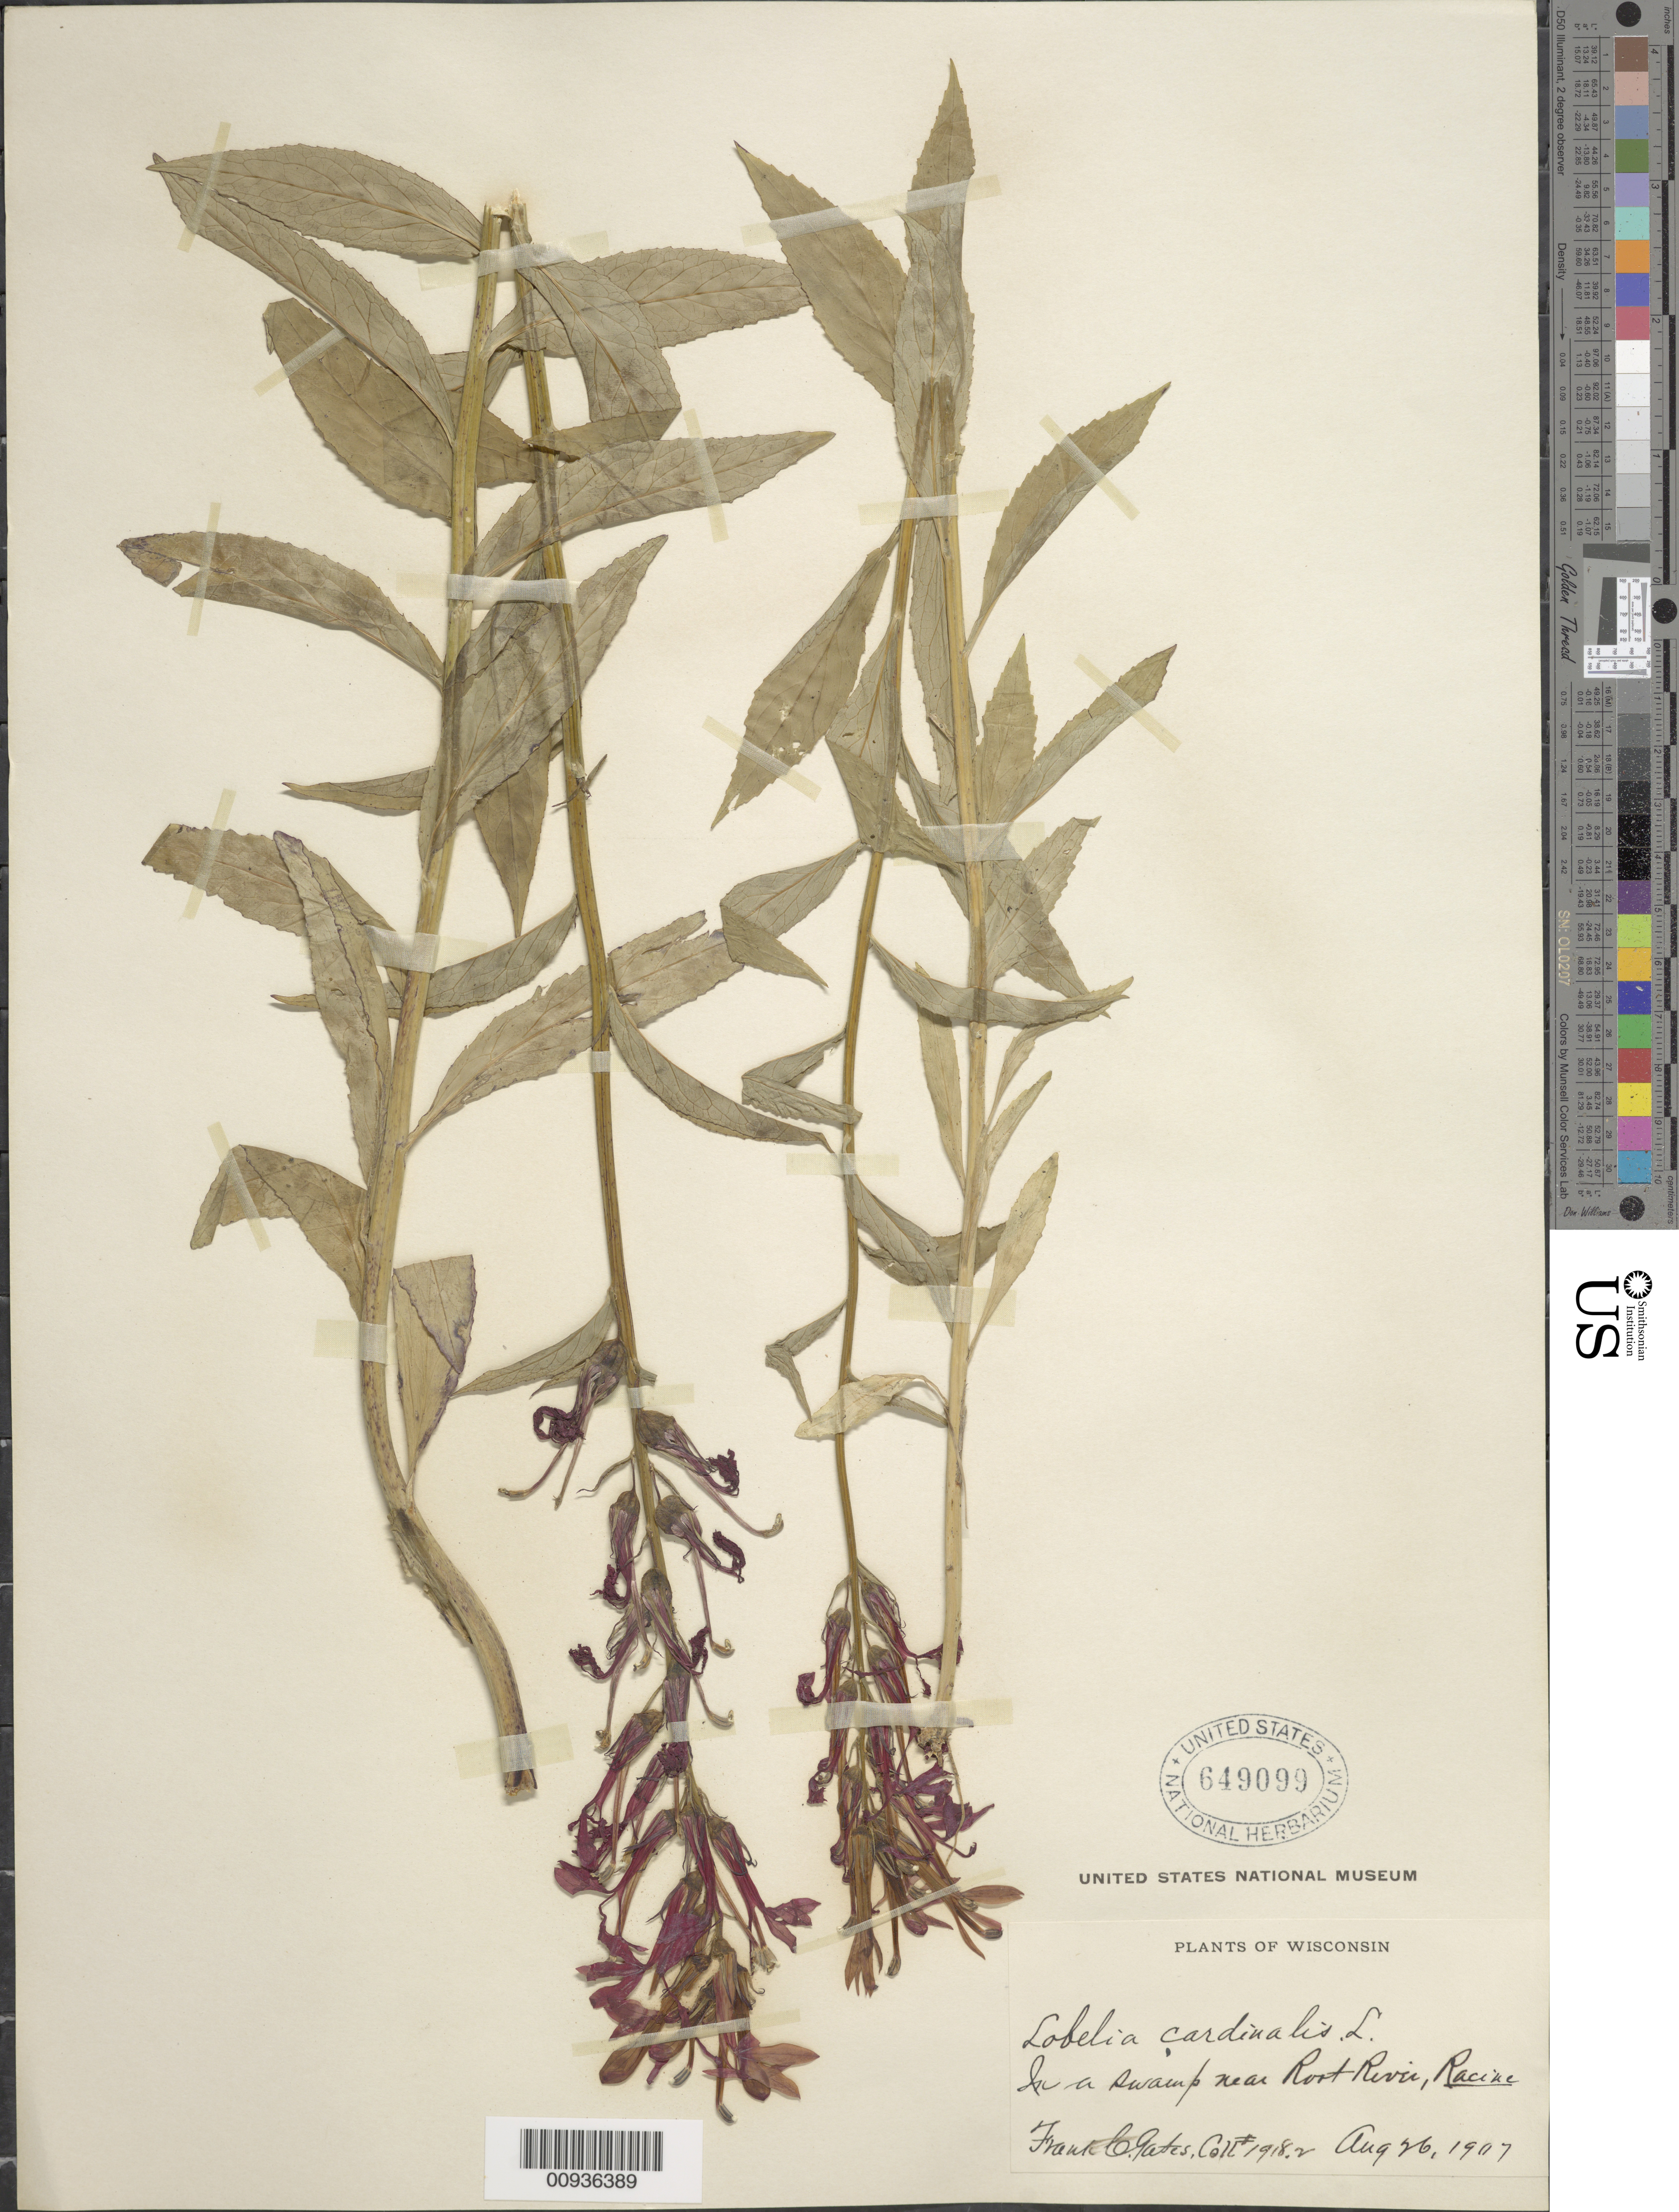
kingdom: Plantae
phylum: Tracheophyta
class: Magnoliopsida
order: Asterales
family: Campanulaceae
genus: Lobelia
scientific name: Lobelia cardinalis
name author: L.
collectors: F. C. Gates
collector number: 1918.2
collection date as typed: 26 Aug 1907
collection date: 1907-08-26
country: United States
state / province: Wisconsin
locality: W of Racine, near Root River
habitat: in a swamp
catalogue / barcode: US 649099